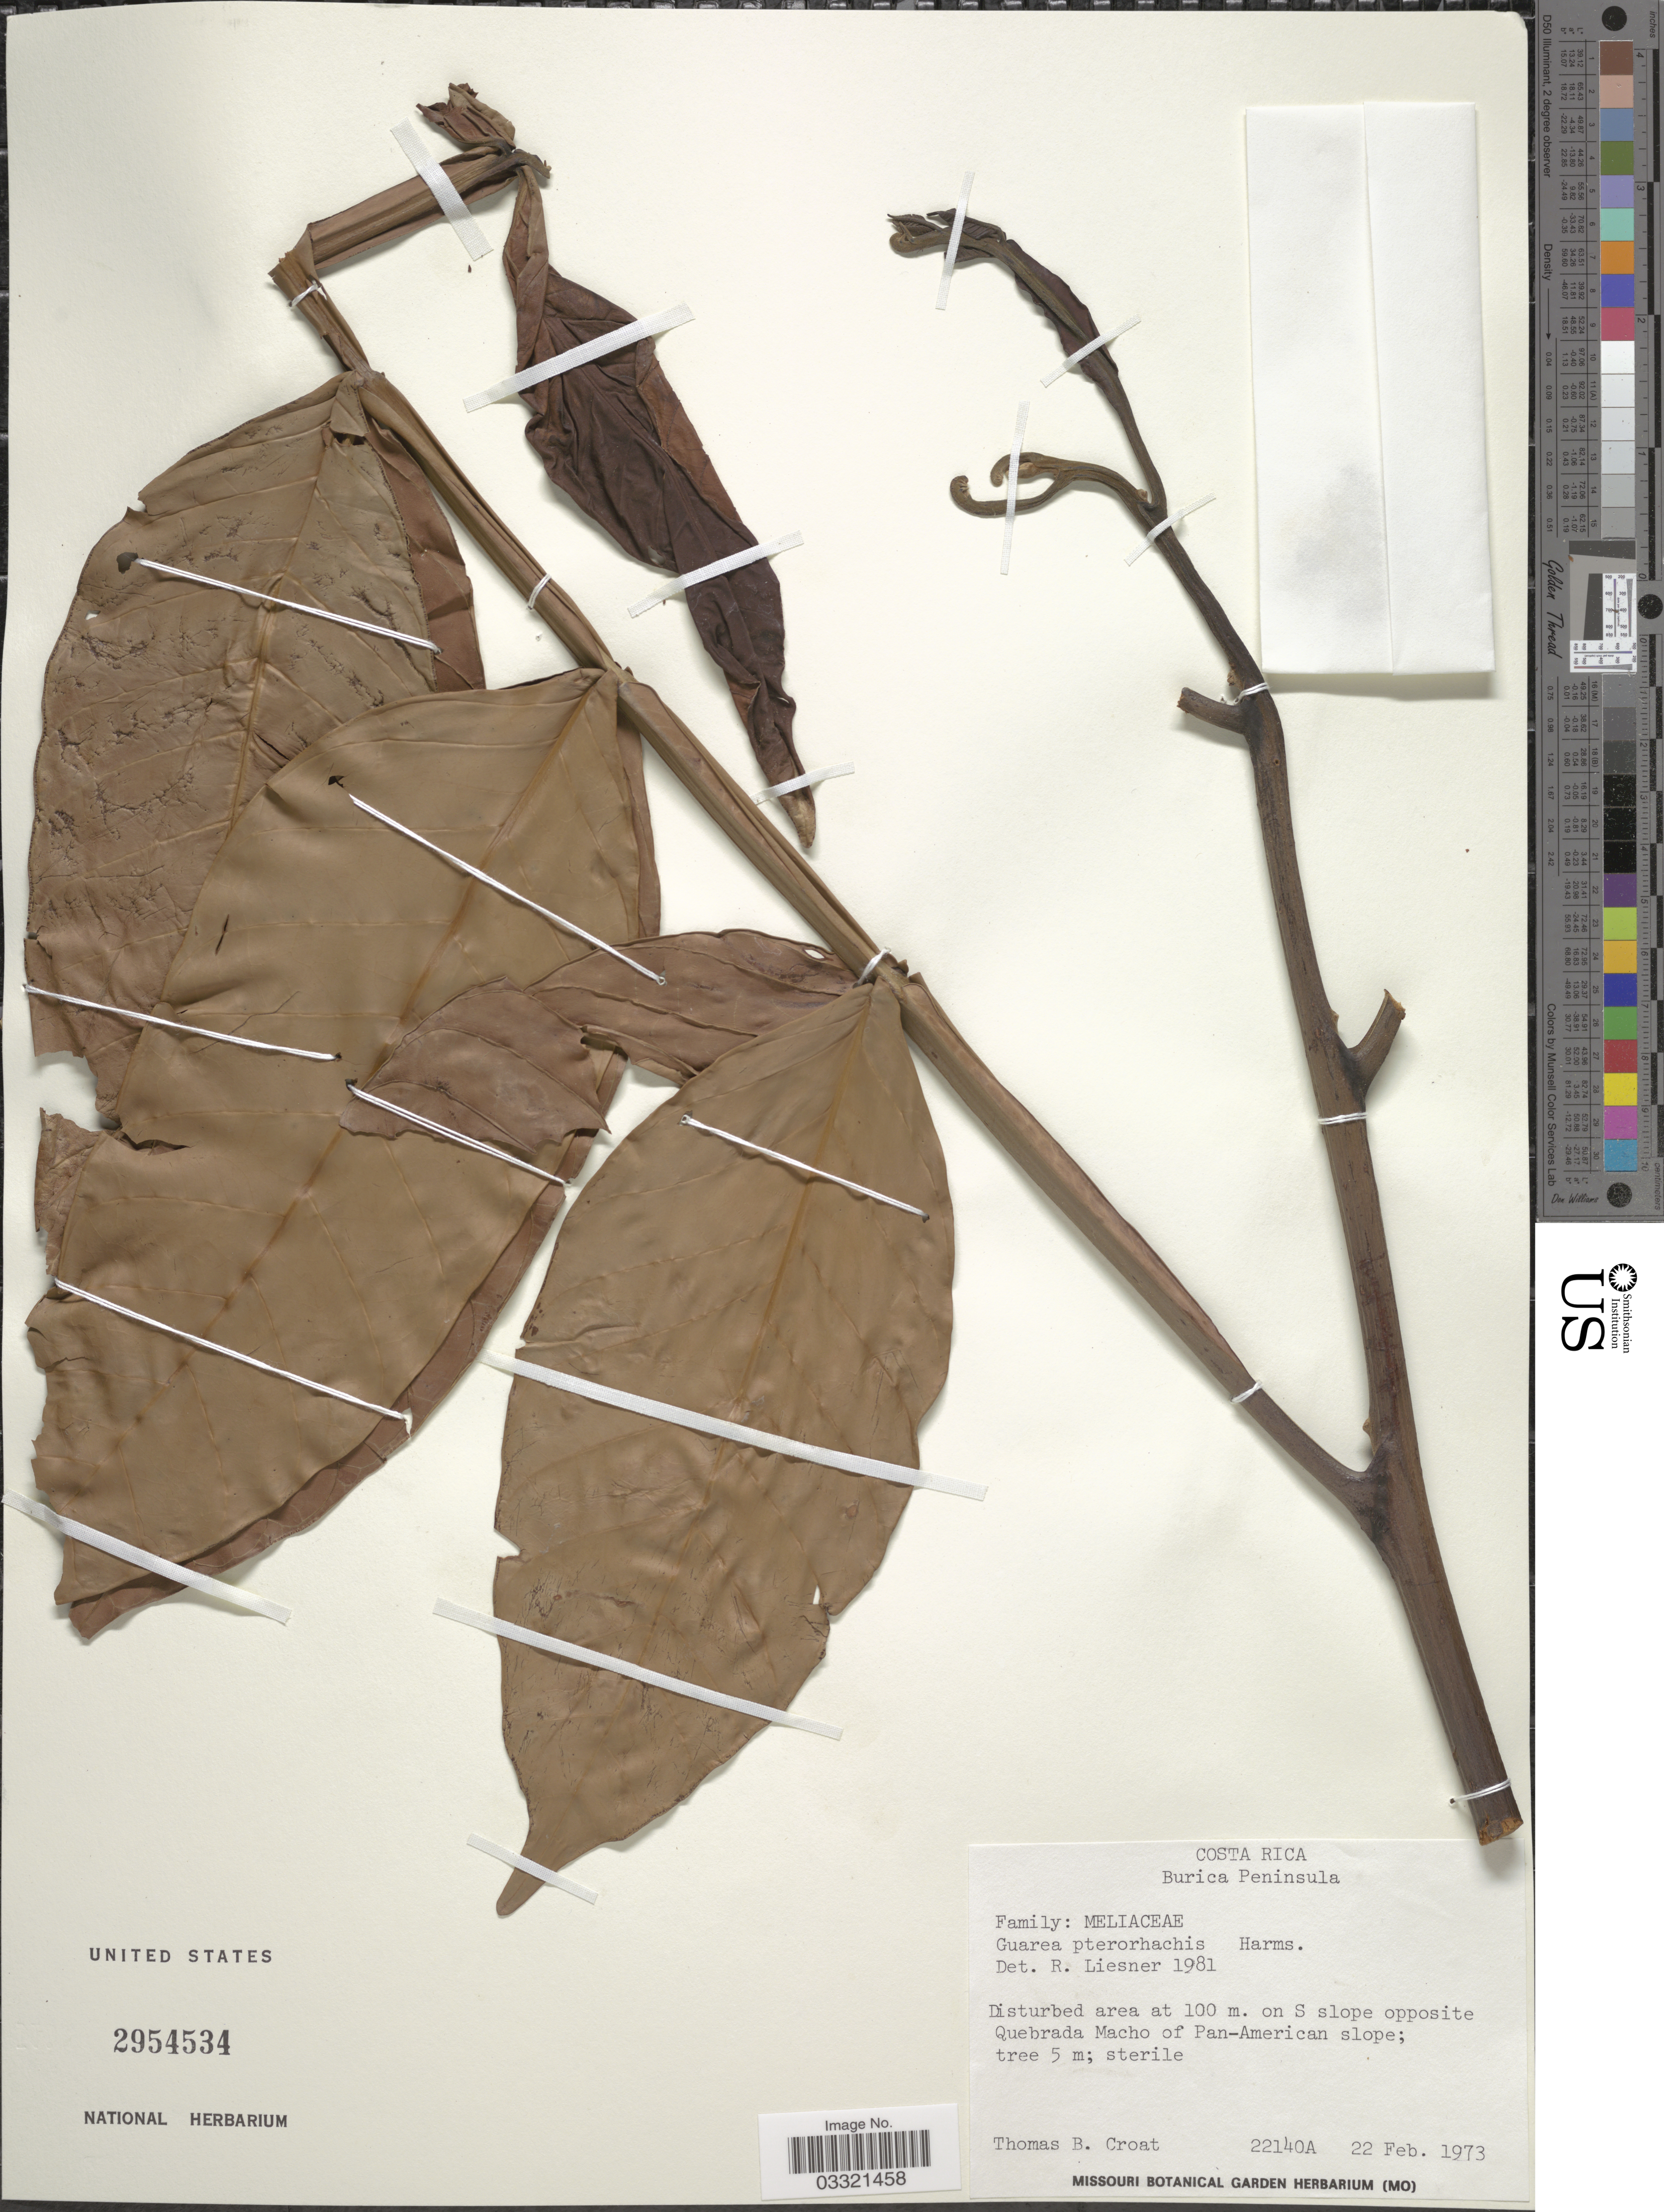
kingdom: Plantae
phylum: Tracheophyta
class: Magnoliopsida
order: Sapindales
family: Meliaceae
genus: Guarea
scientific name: Guarea pterorhachis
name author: Harms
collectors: T. B. Croat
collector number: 22140A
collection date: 1973-02-22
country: Costa Rica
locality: Burica Peninsula. Disturbed area at 100 m. on S slope opposite Quebrada Macho of Pan-American slope.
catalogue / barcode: US 2954534